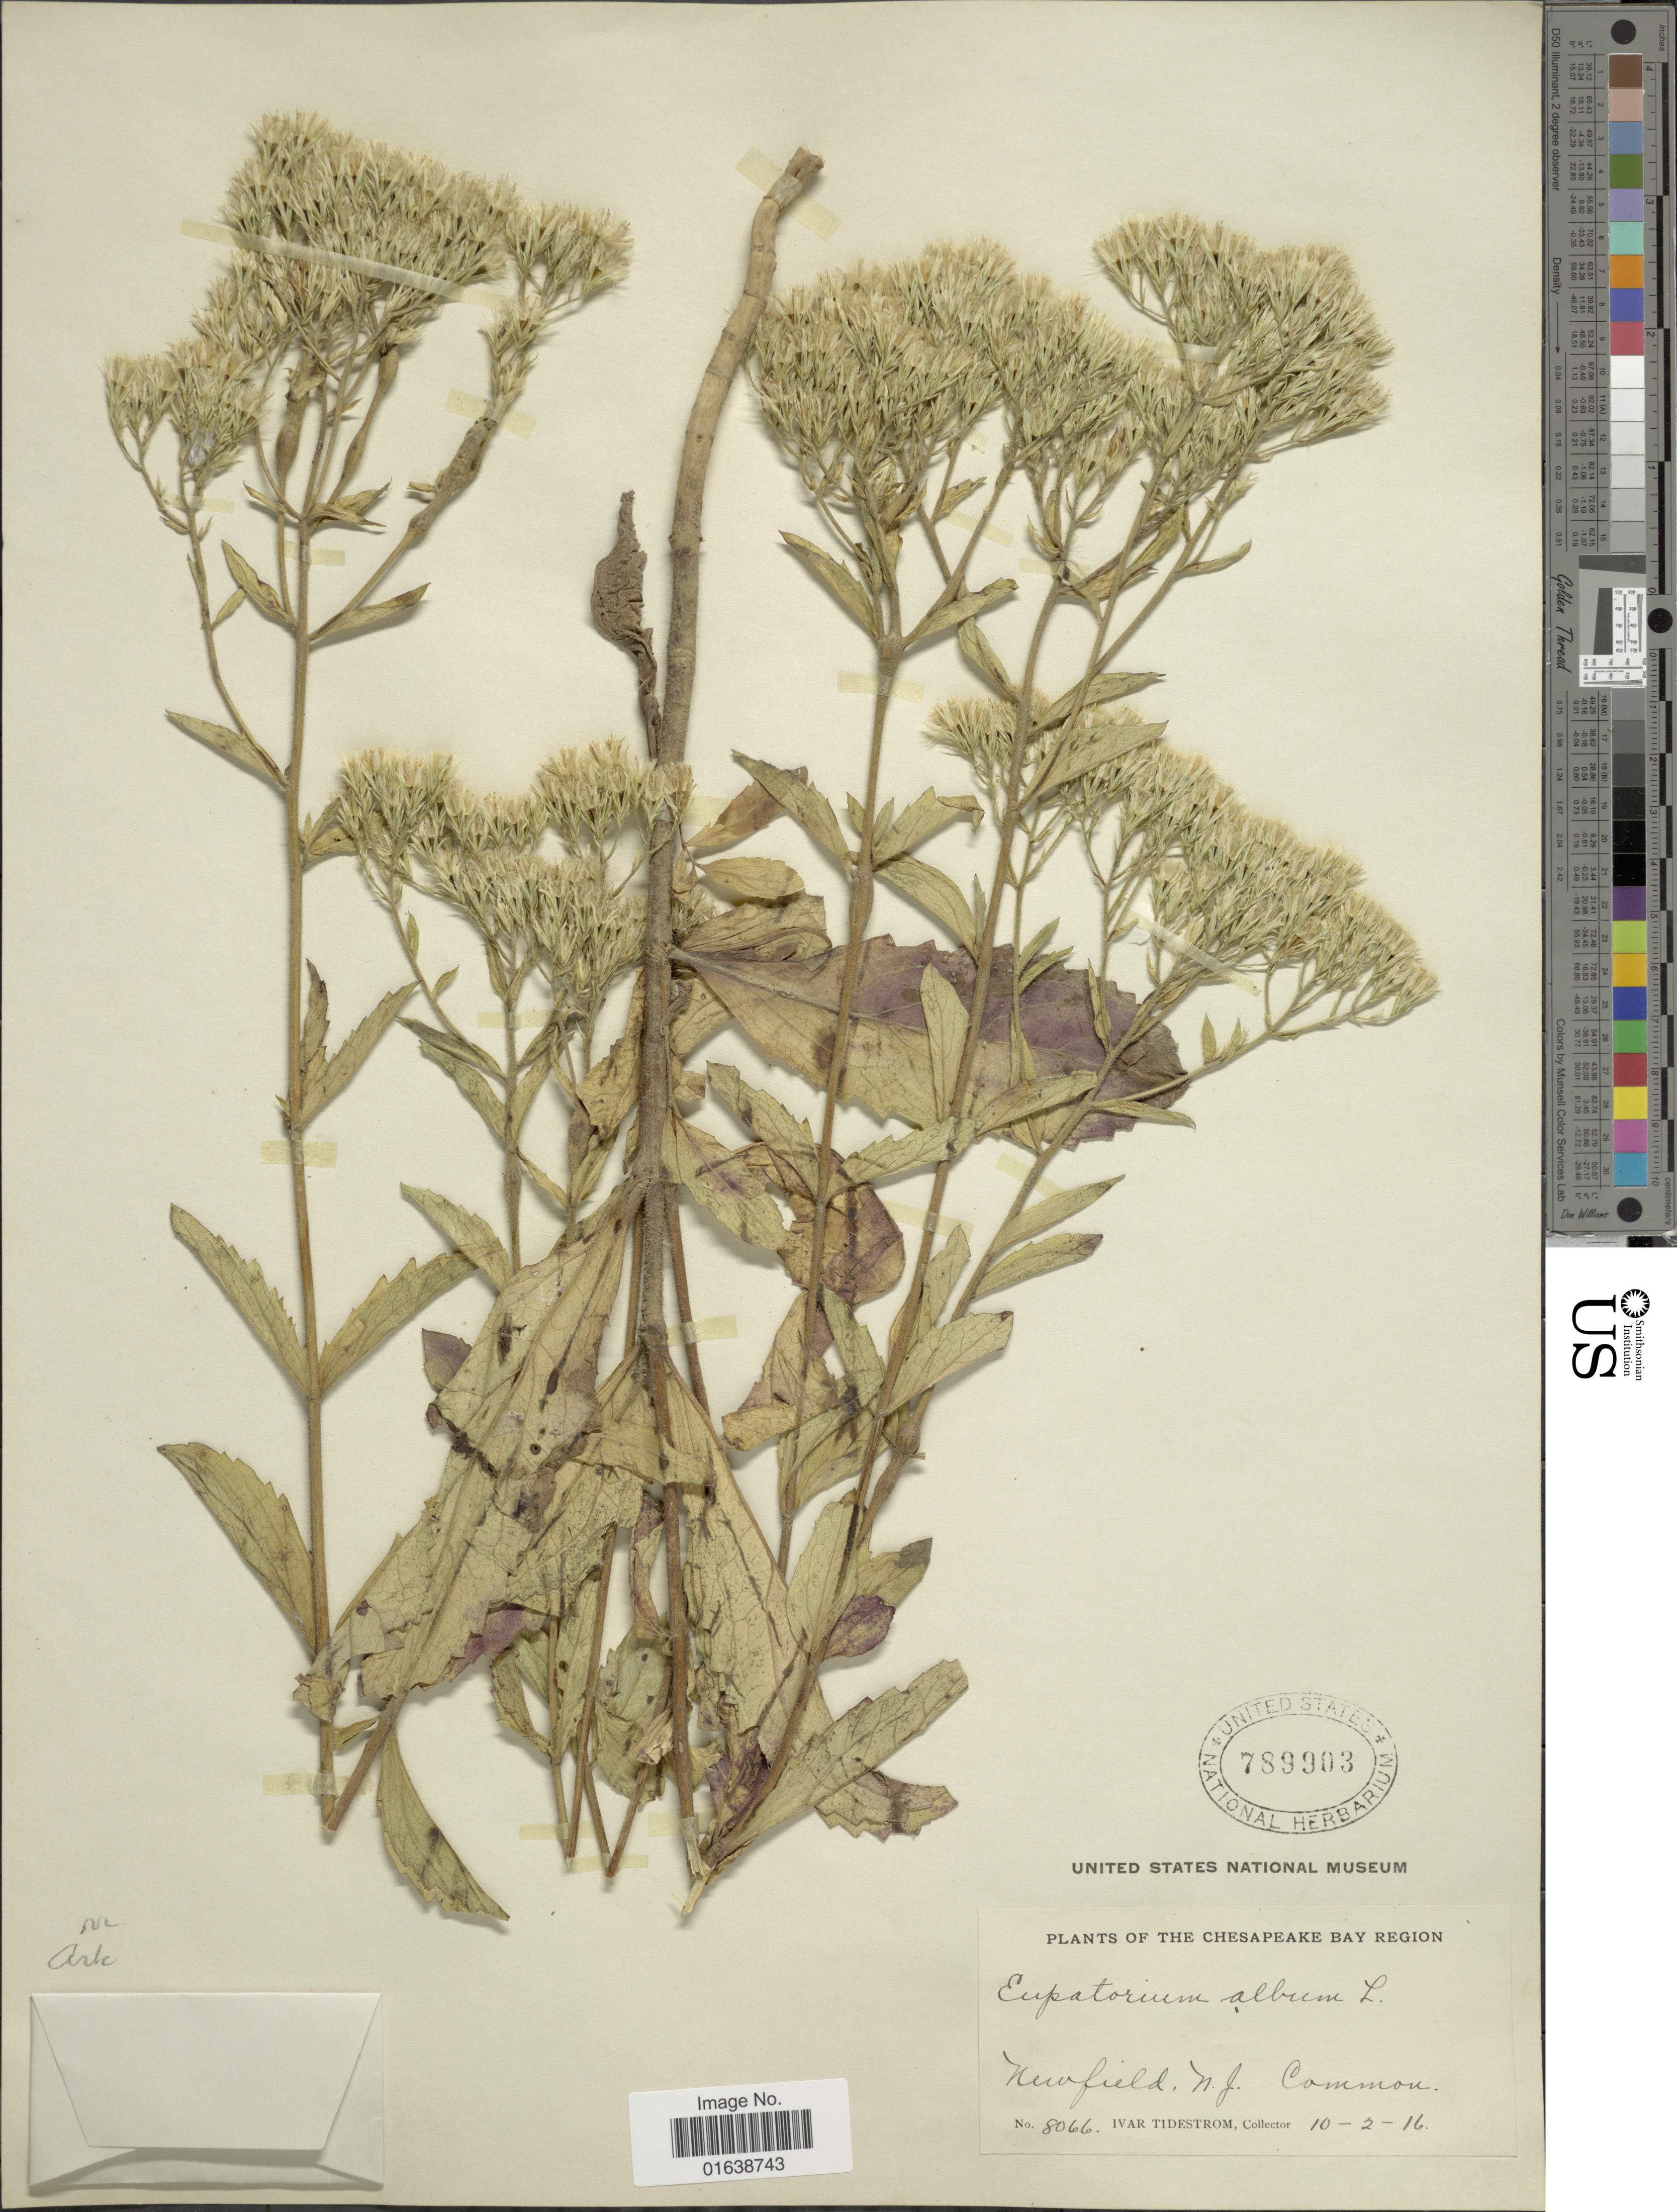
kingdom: Plantae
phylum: Tracheophyta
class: Magnoliopsida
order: Asterales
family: Asteraceae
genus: Eupatorium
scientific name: Eupatorium album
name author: L.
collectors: I. F. Tidestrom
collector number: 8066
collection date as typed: Transcribed d/m/y: 2/10/16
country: United States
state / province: New Jersey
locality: Newfield, N. J. Common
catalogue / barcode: US 789903